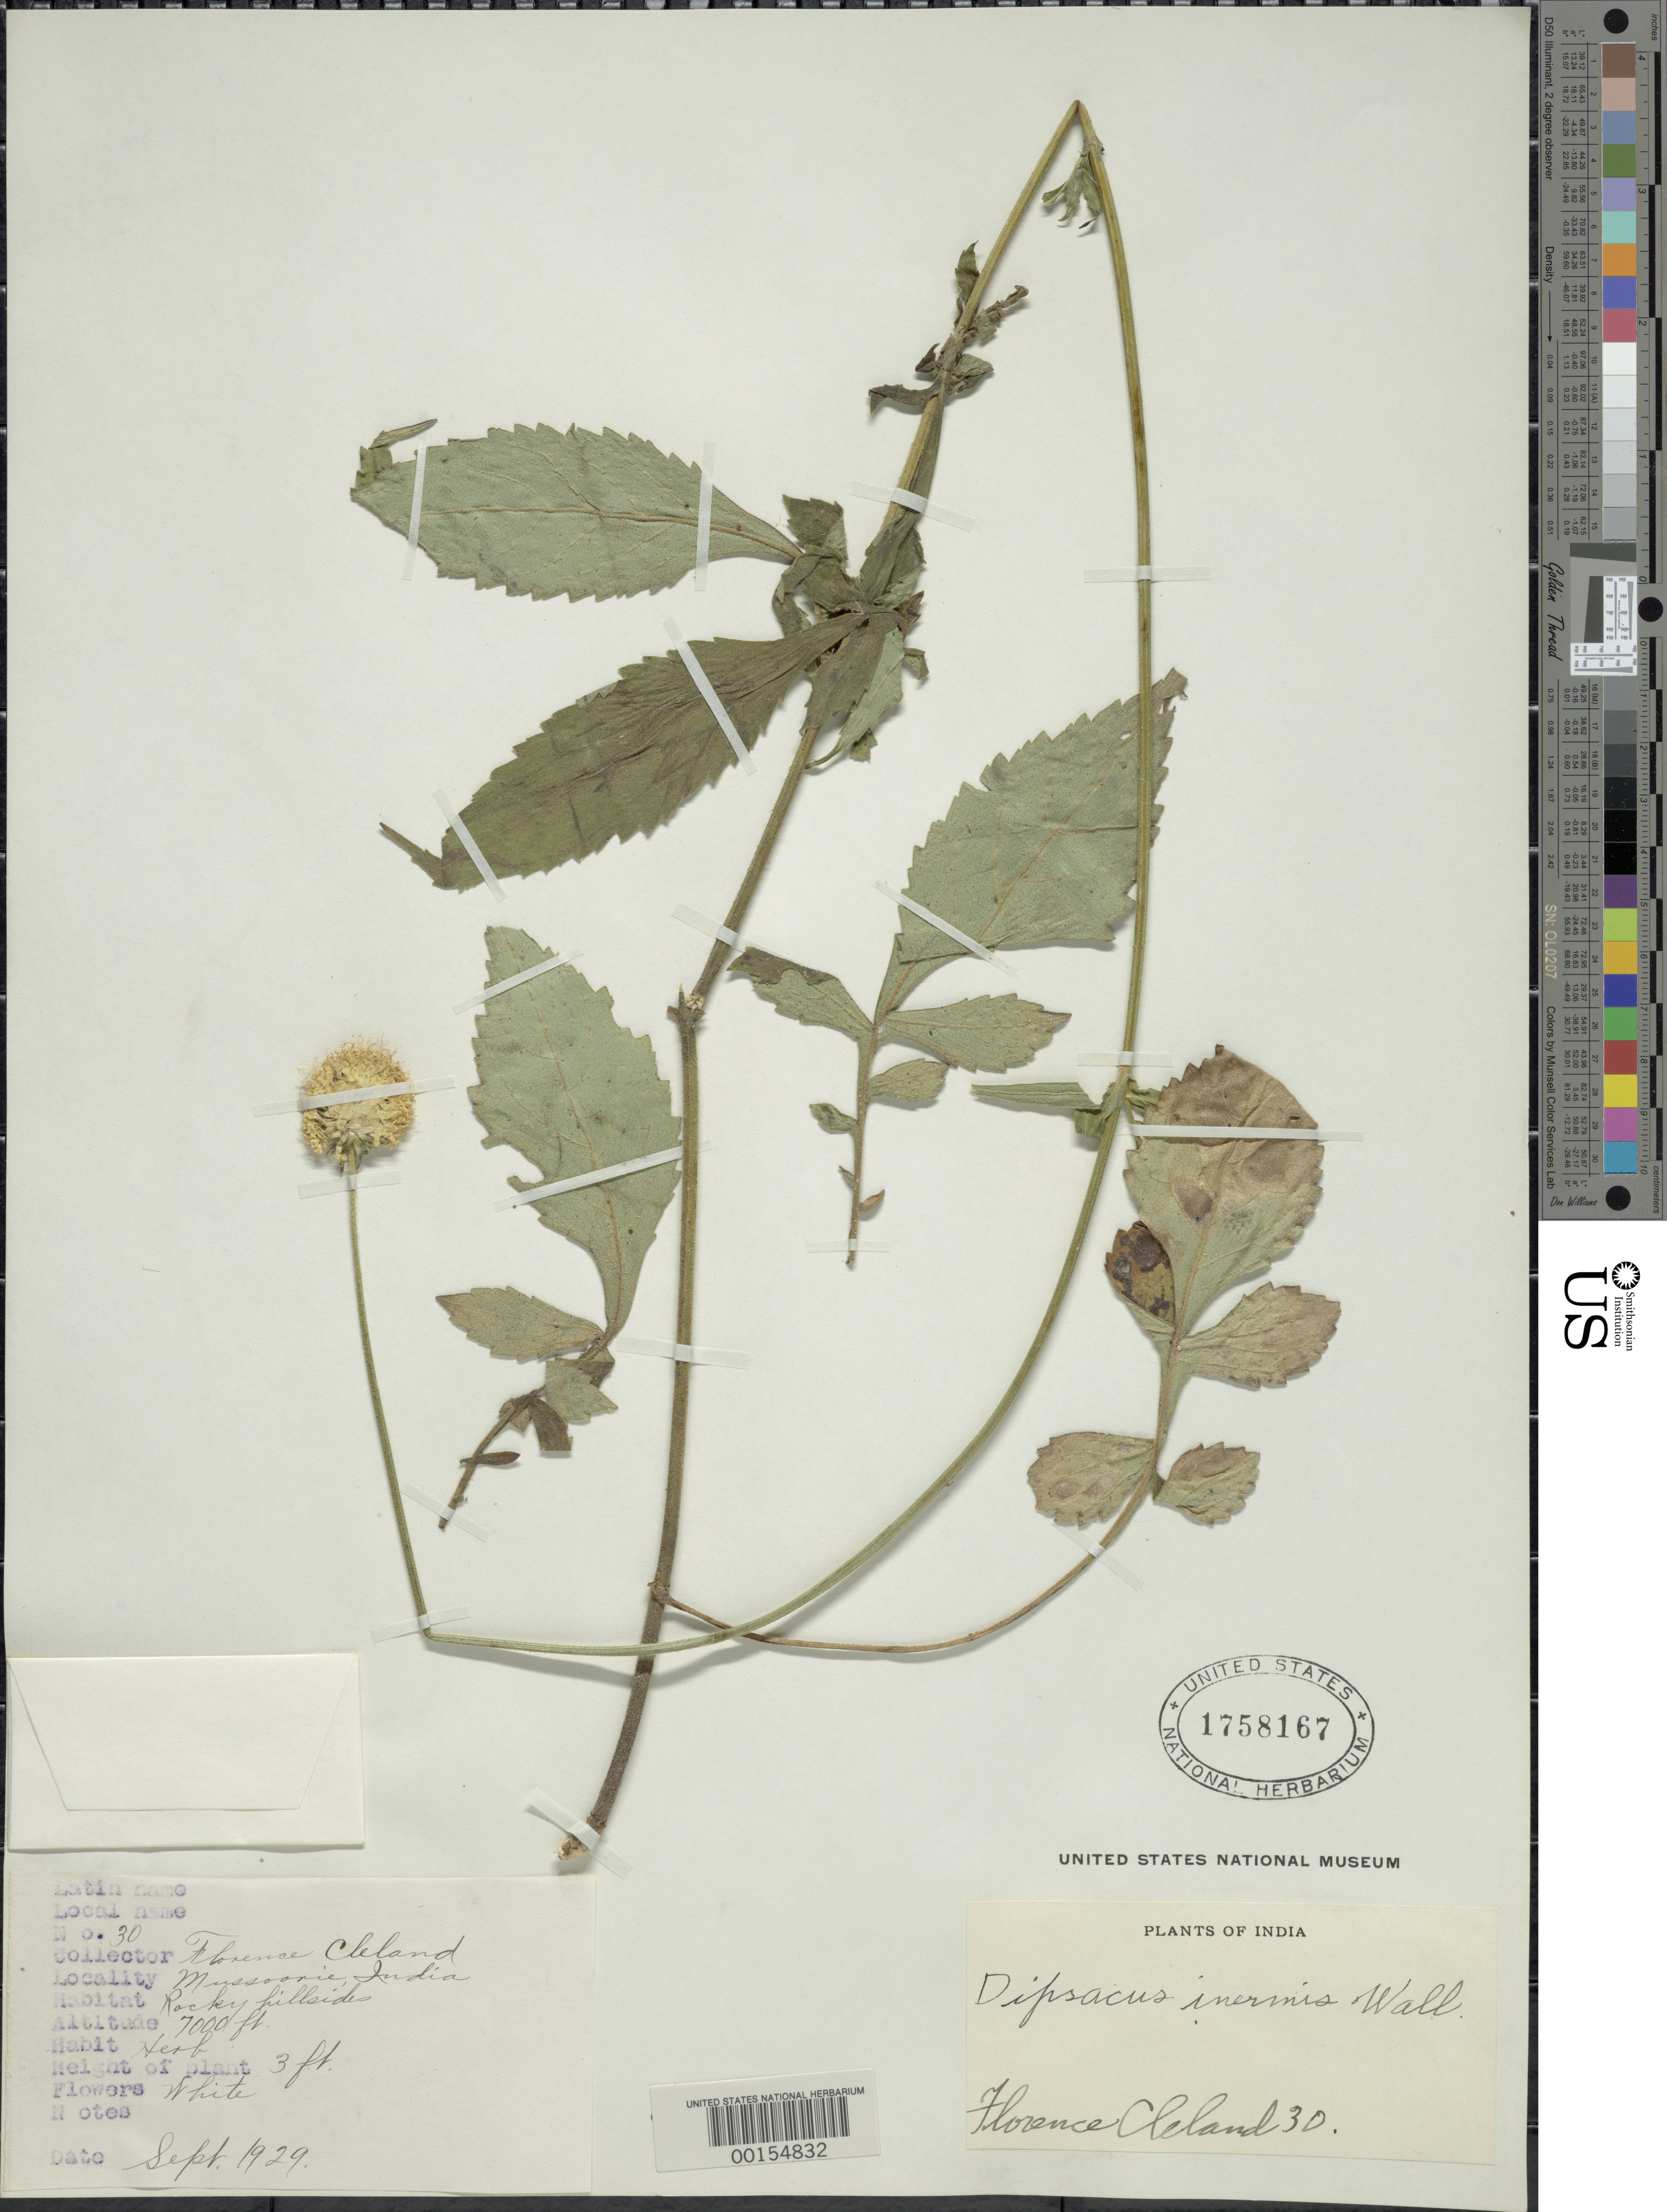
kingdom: Plantae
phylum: Tracheophyta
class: Magnoliopsida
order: Dipsacales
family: Caprifoliaceae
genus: Dipsacus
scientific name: Dipsacus inermis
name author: Wall.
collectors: F. Cleland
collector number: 30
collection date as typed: Sep 1929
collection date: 1929-09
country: India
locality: Mussoorie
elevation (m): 2134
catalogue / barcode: US 1758167